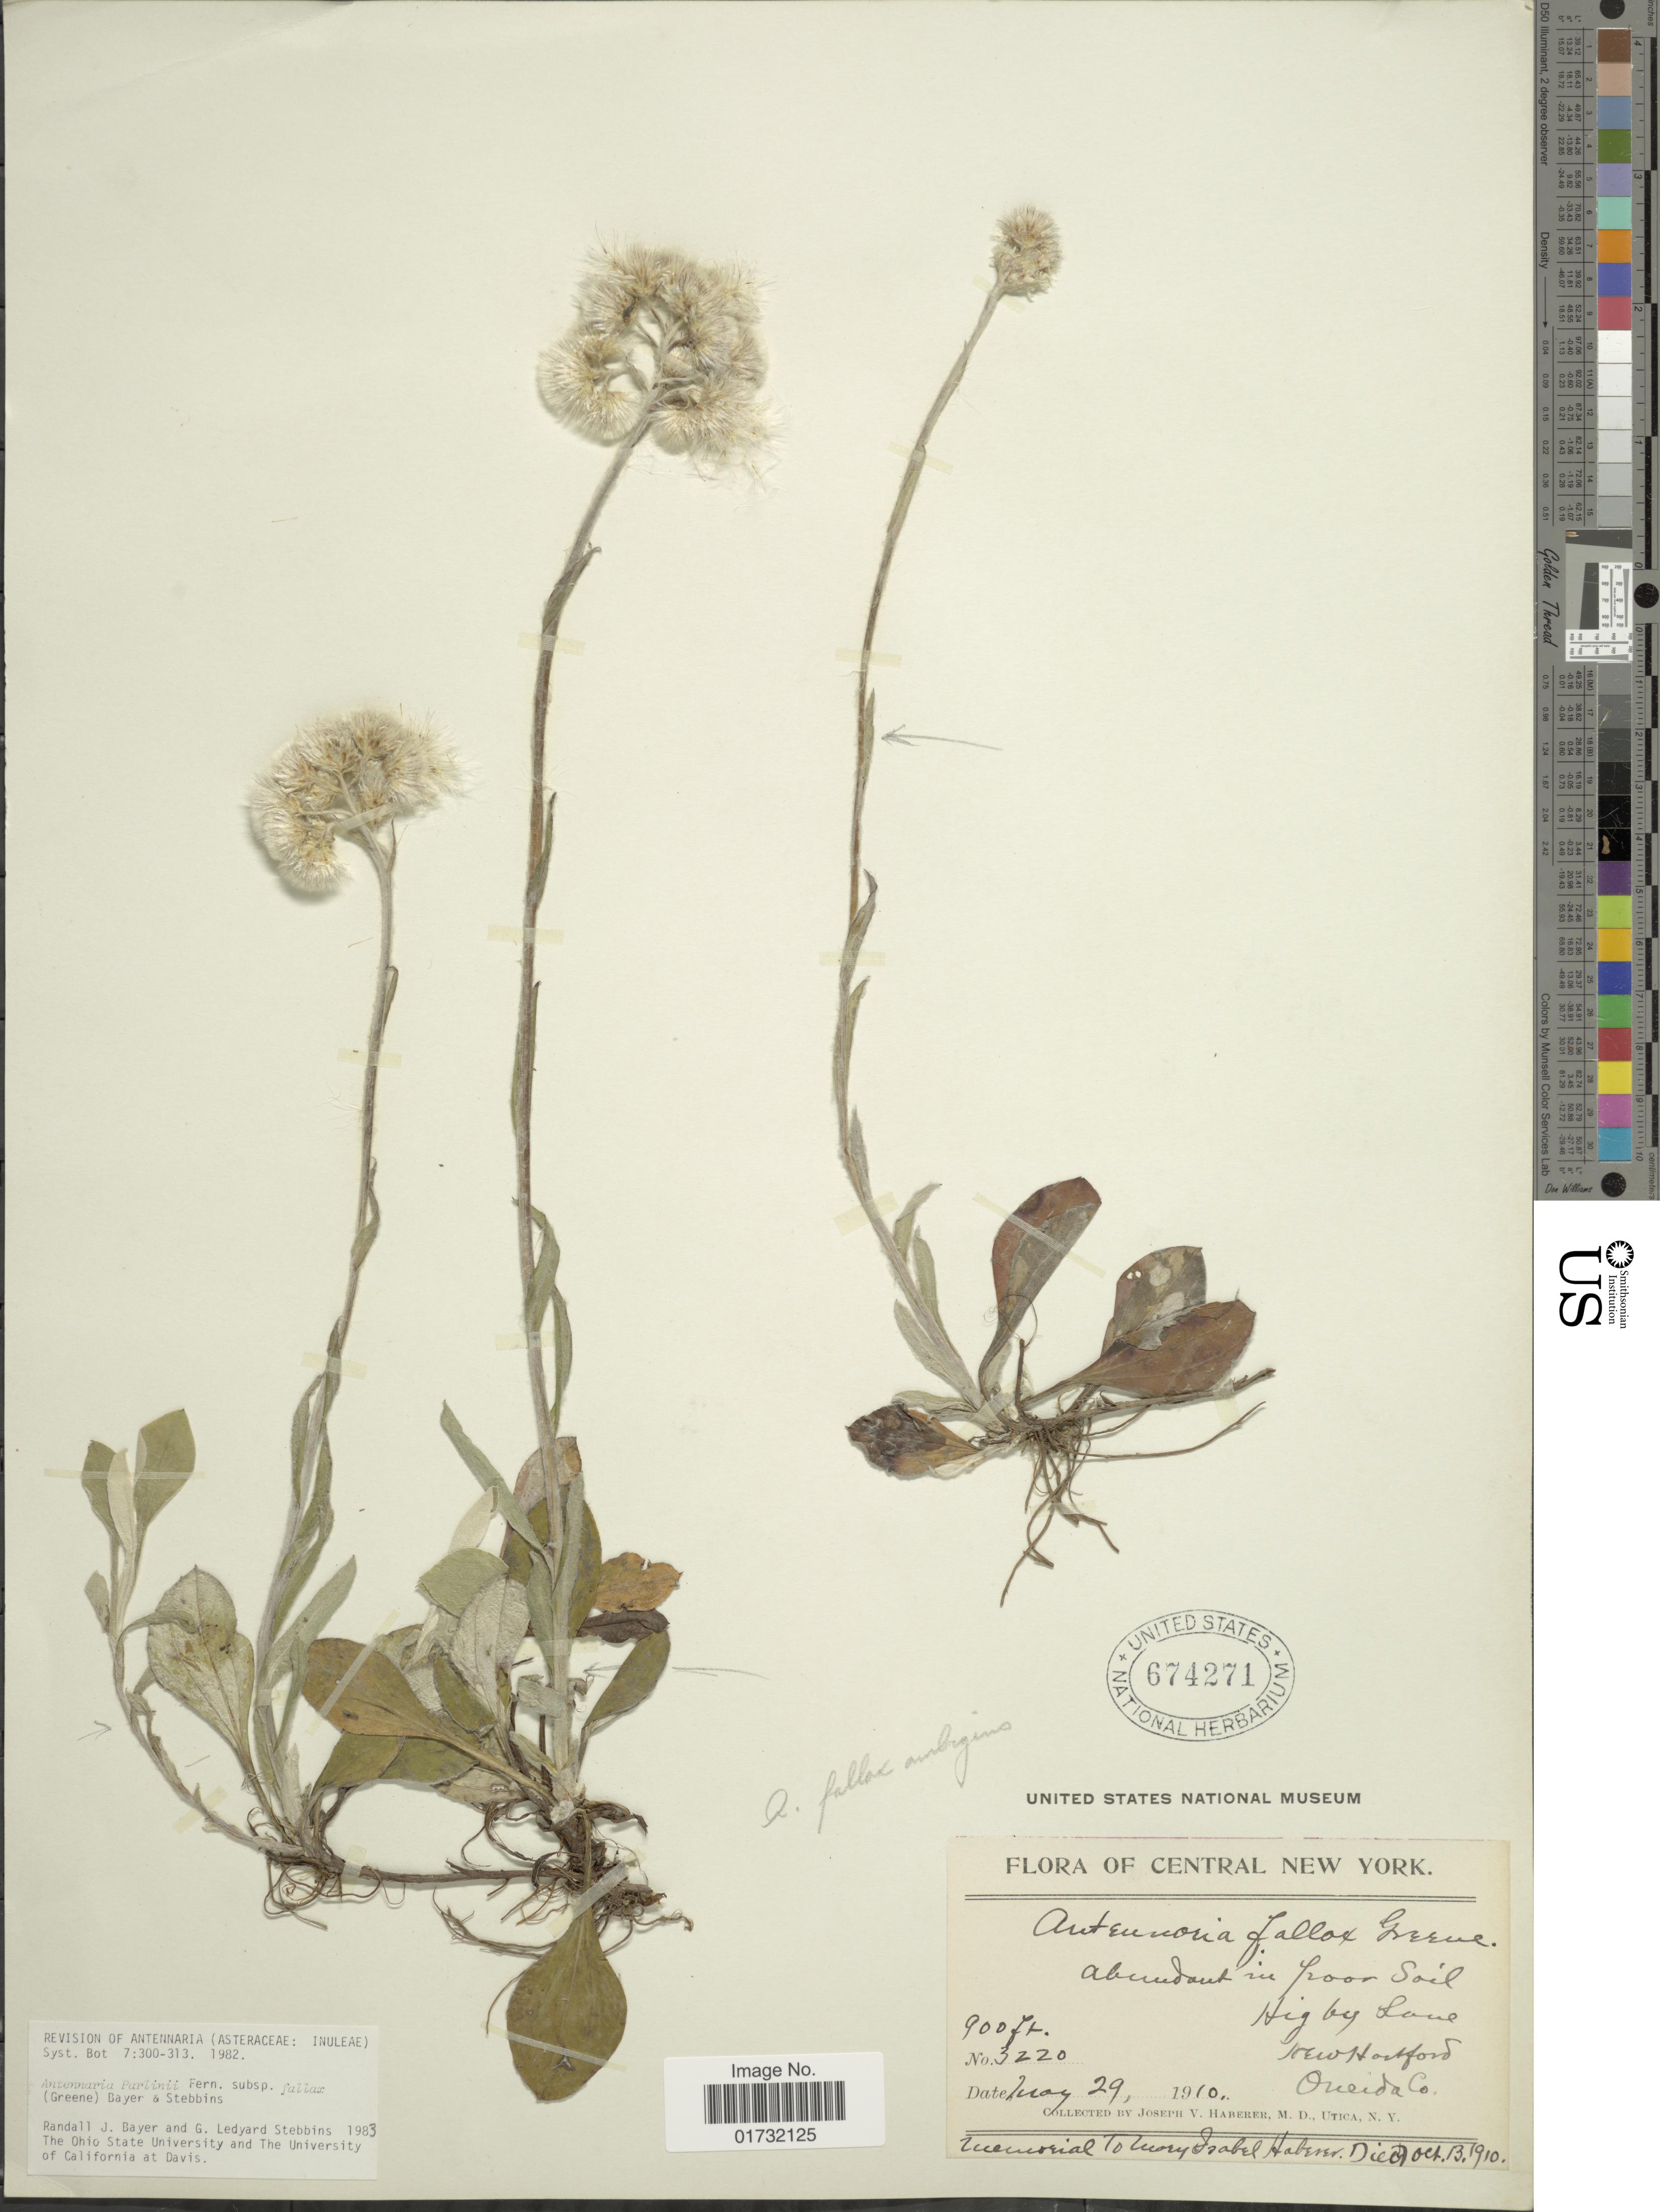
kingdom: Plantae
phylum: Tracheophyta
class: Magnoliopsida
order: Asterales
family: Asteraceae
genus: Antennaria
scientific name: Antennaria parlinii subsp. fallax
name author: (Greene) R.J. Bayer & Stebbins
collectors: J. V. Haberer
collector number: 3220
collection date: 1910-05-29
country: United States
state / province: New York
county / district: Oneida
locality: Central New York. Higby Lane. New Hartford. Oneida Co.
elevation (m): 274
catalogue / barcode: US 674271